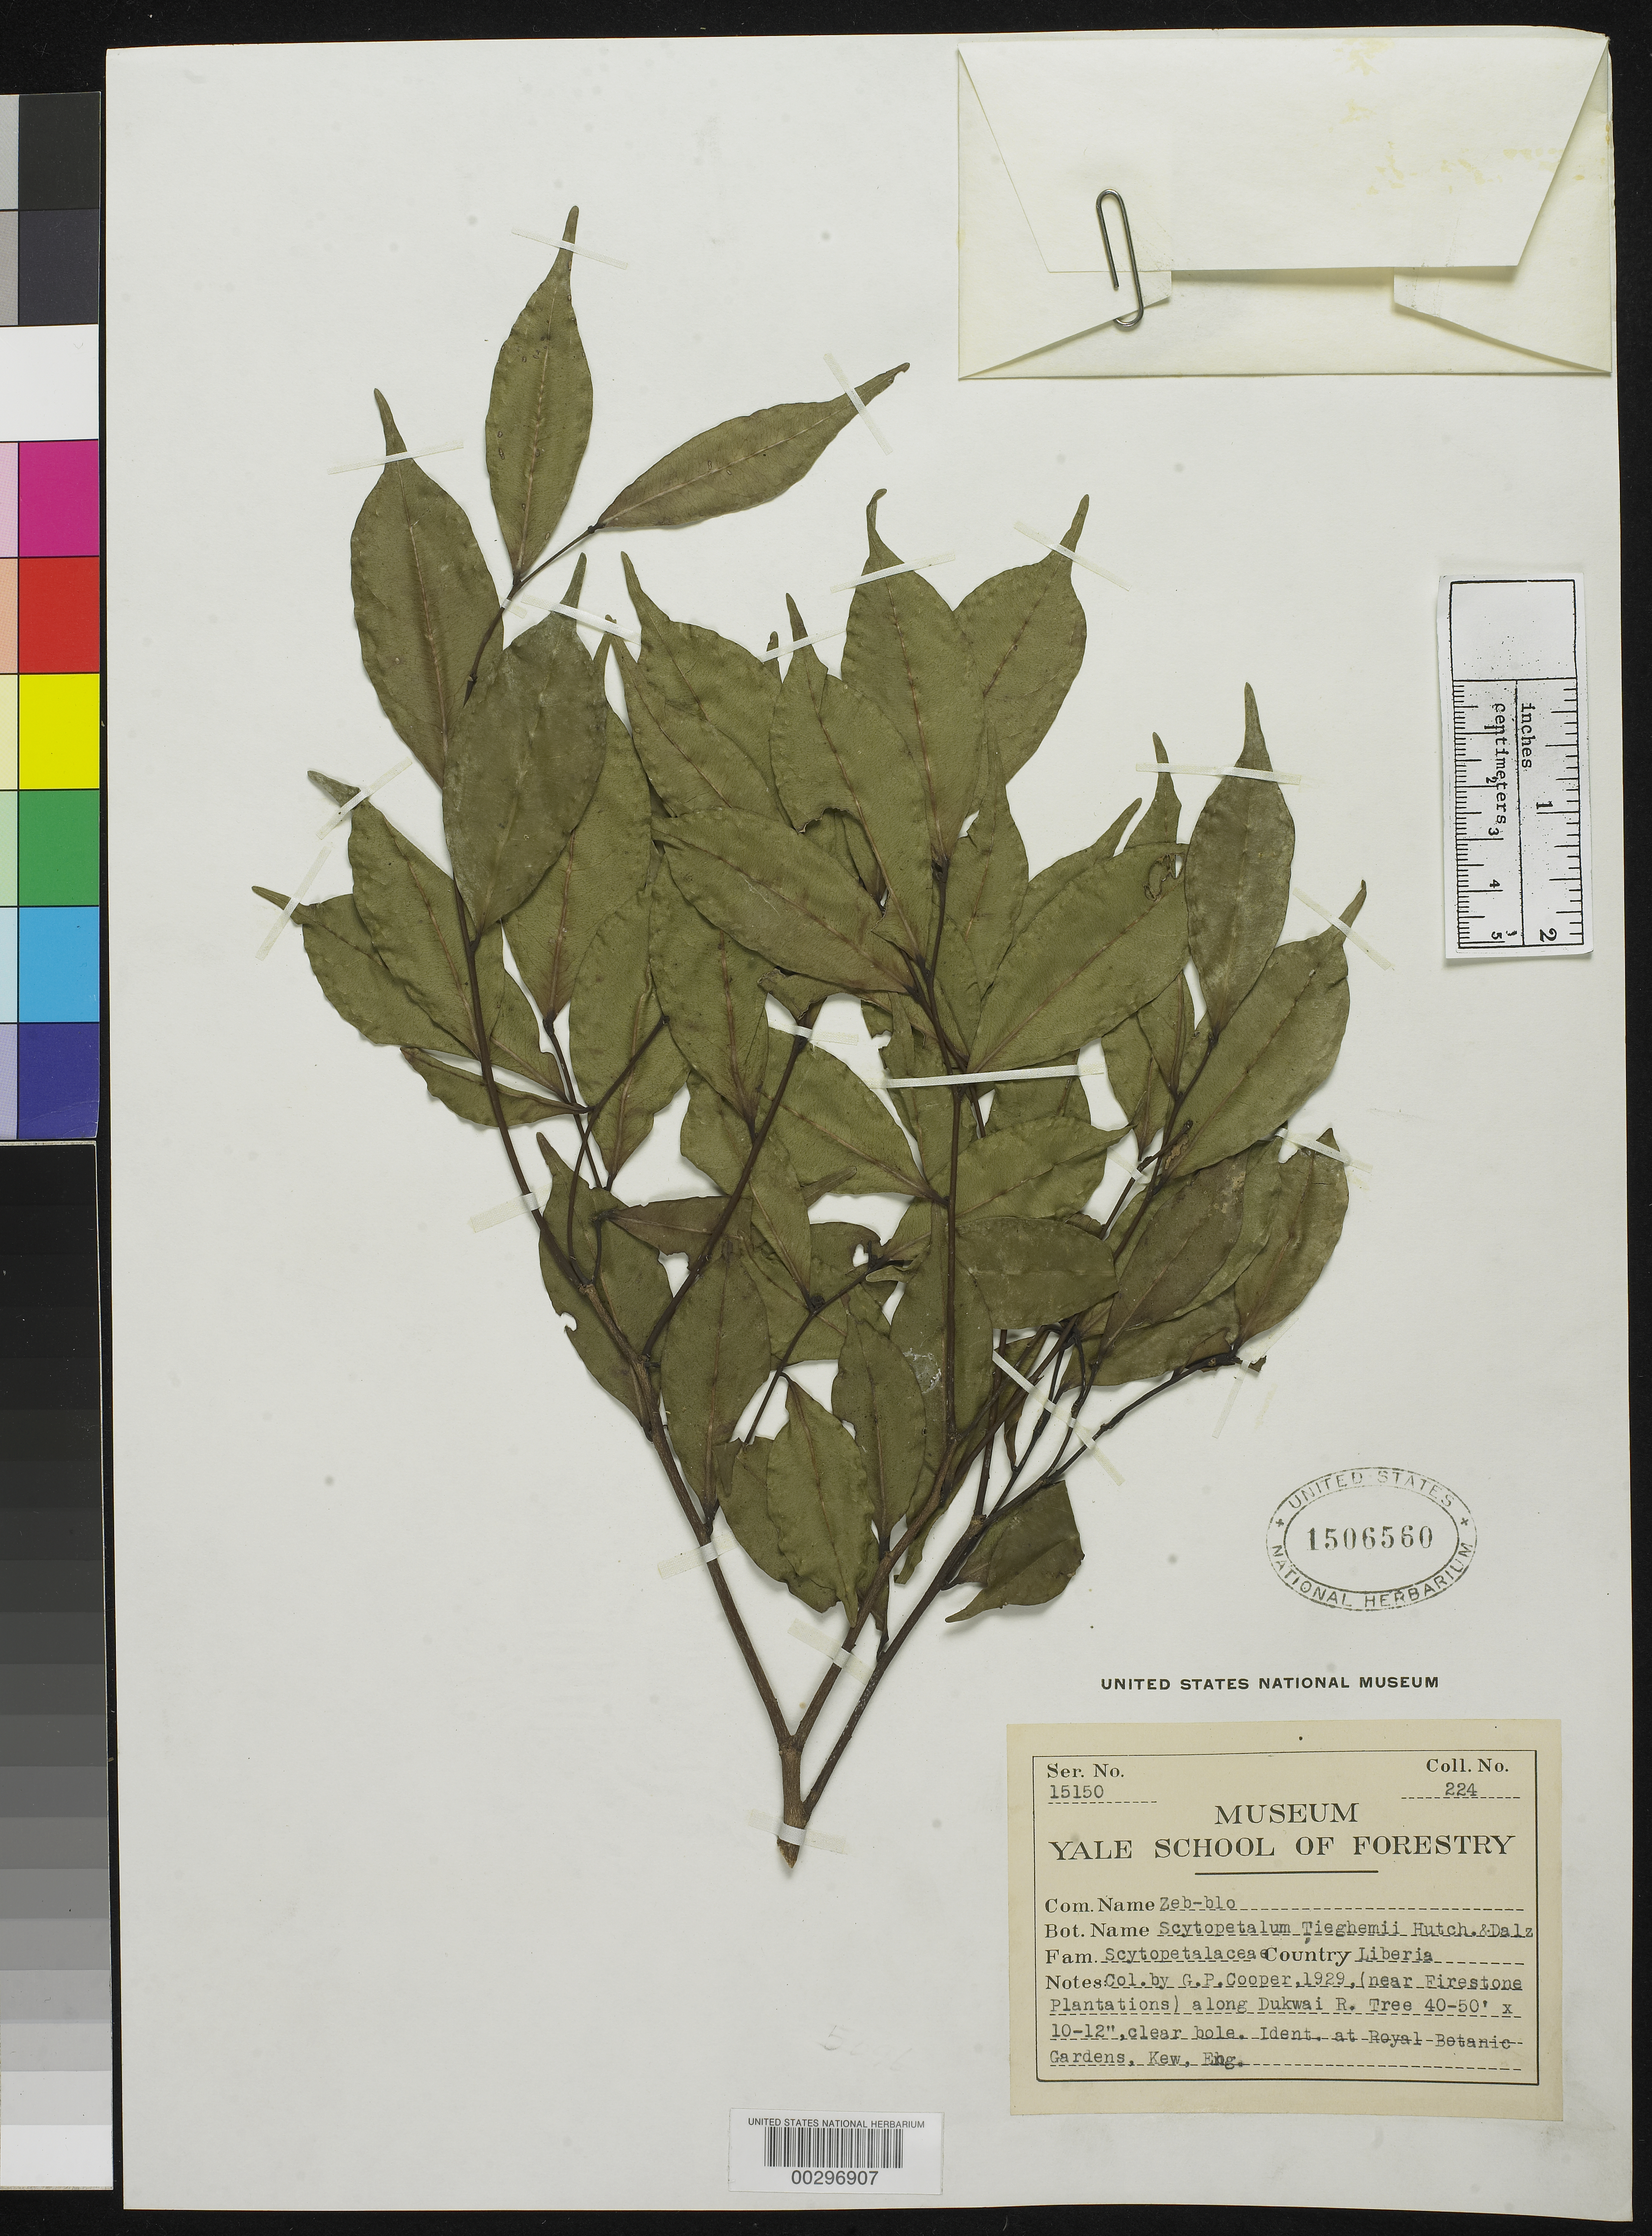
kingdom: Plantae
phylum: Tracheophyta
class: Magnoliopsida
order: Ericales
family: Lecythidaceae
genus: Scytopetalum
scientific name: Scytopetalum tieghemii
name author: (A. Chev.) Hutch. & Dalzell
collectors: G. Cooper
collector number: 224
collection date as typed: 1929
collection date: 1929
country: Liberia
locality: (near Firestone Plantations) along Dukwai R.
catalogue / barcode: US 1506560